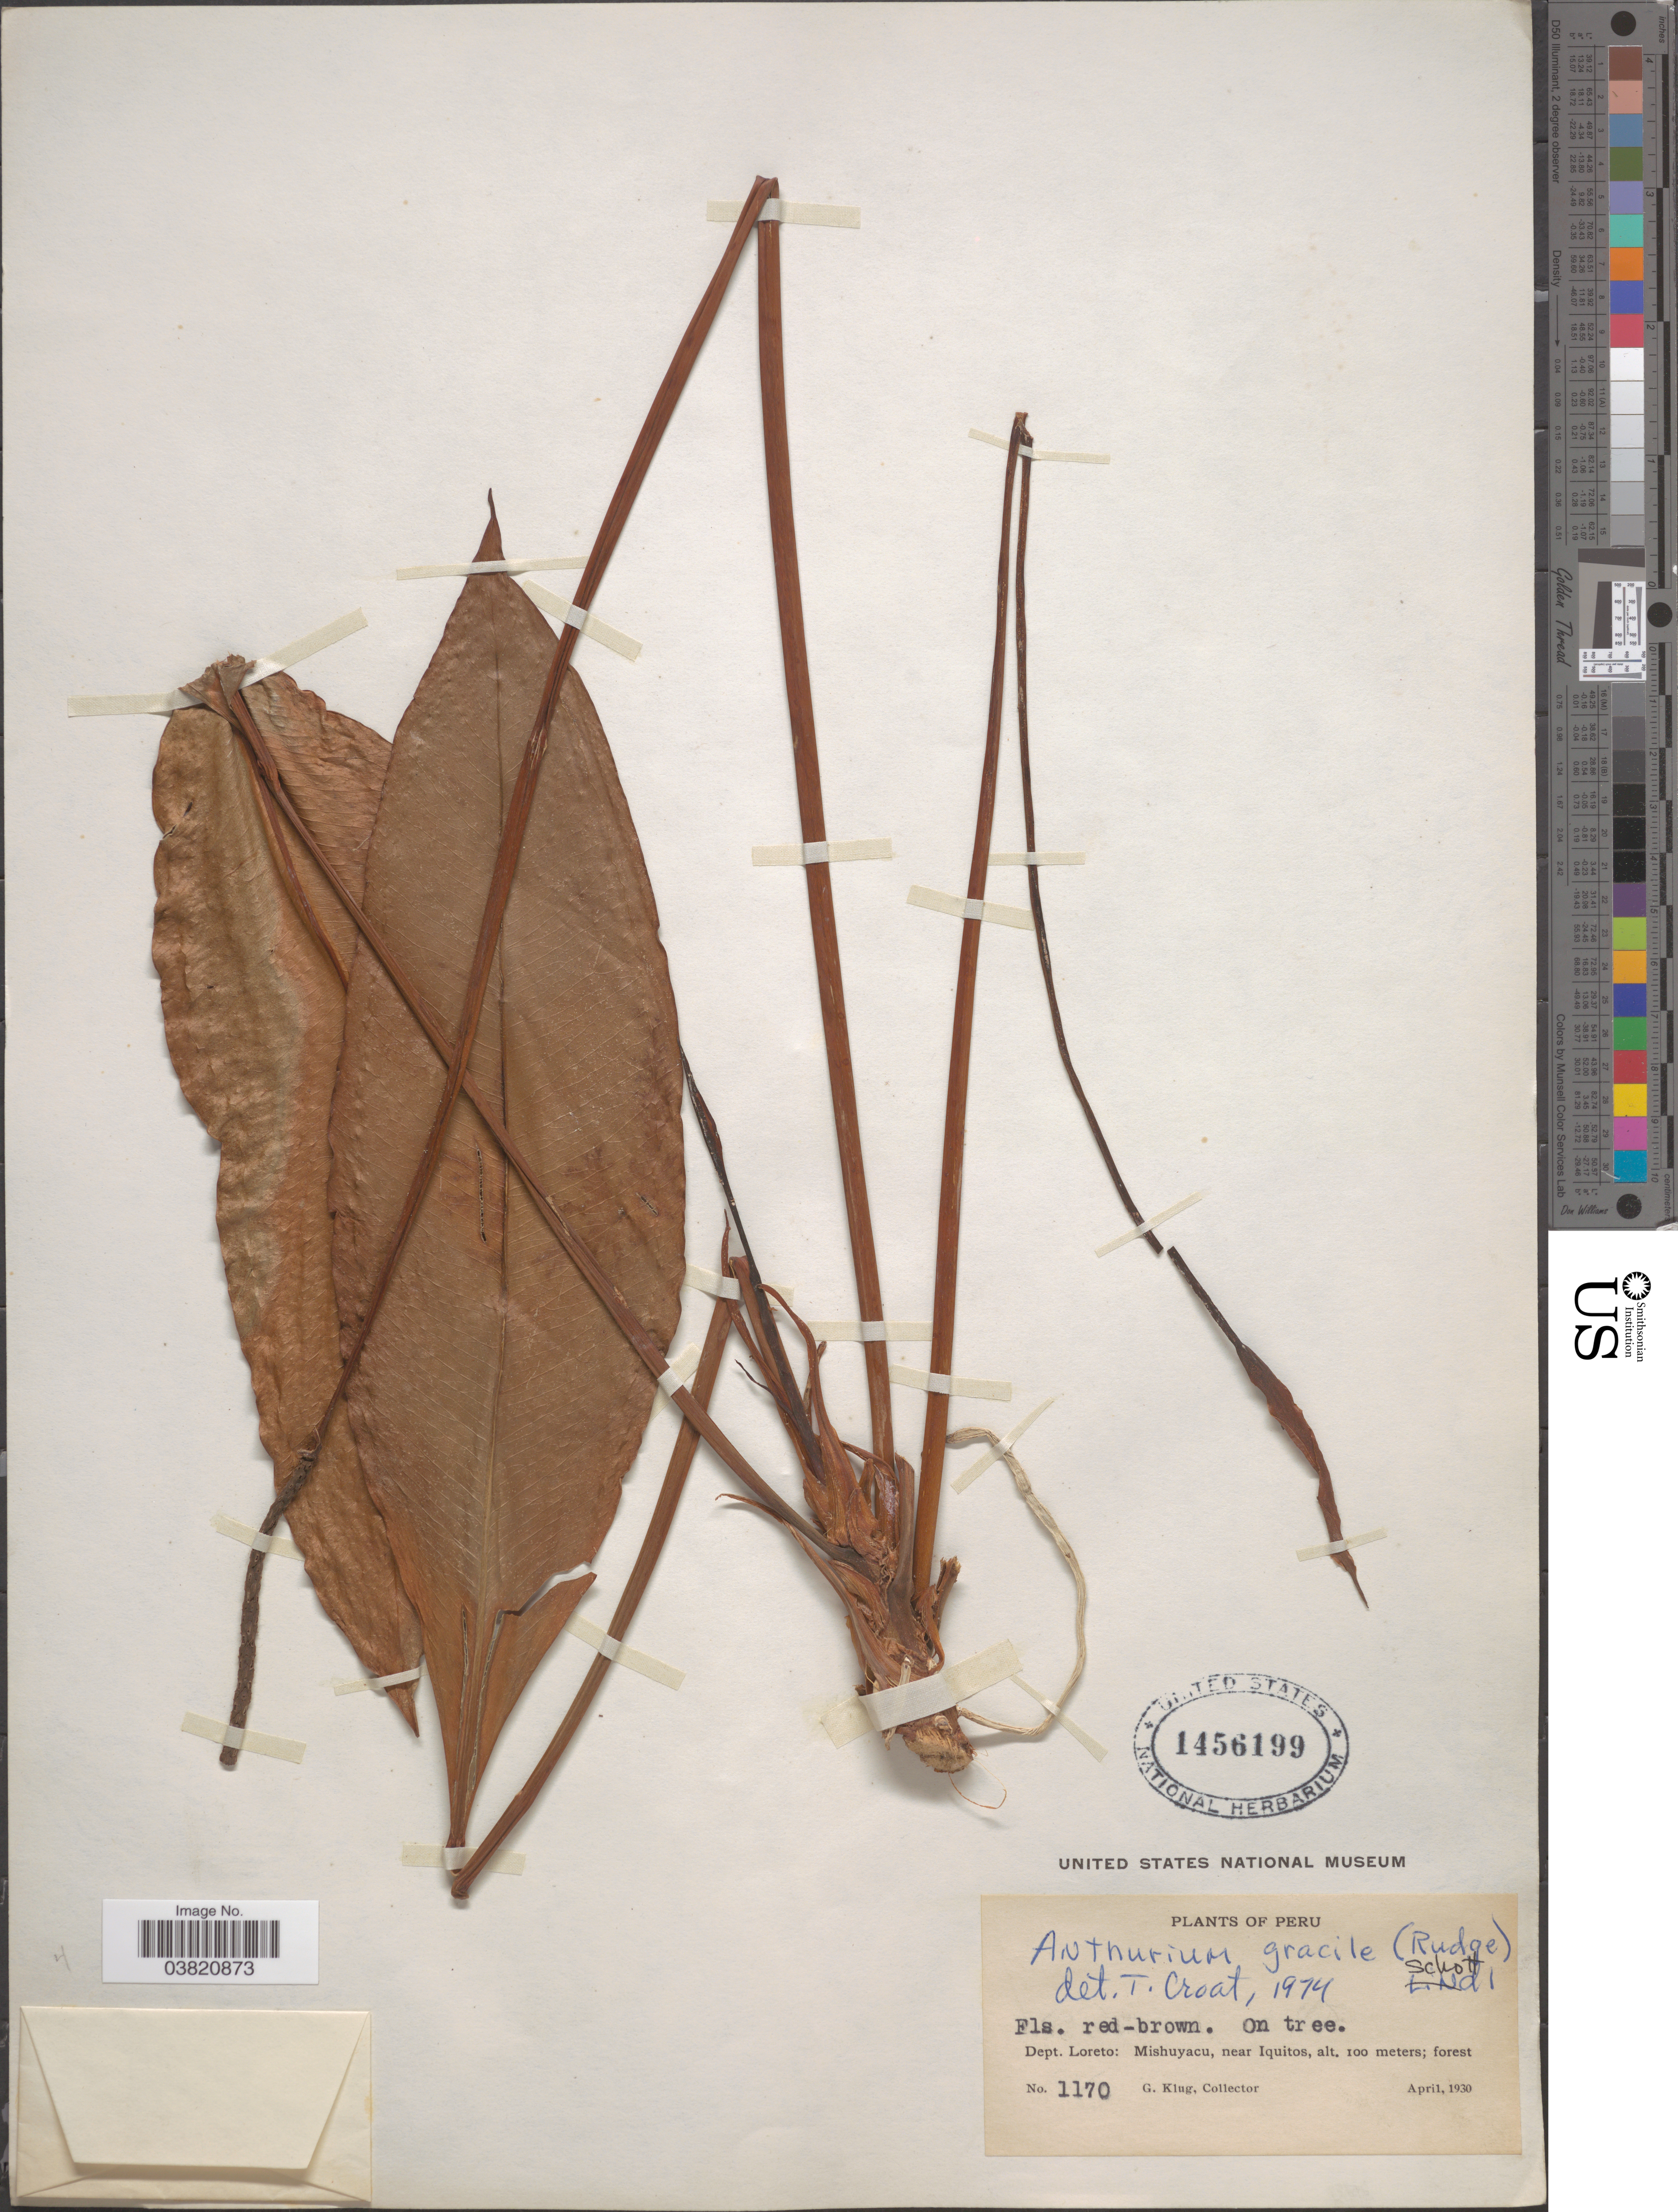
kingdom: Plantae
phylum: Tracheophyta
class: Liliopsida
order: Alismatales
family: Araceae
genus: Anthurium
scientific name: Anthurium gracile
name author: (Rudge) Schott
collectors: G. Klug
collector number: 1170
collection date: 1930-04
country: Peru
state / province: Loreto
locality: Dept. Loreto: Mishuyacu, near Iquitos.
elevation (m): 100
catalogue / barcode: US 1456199